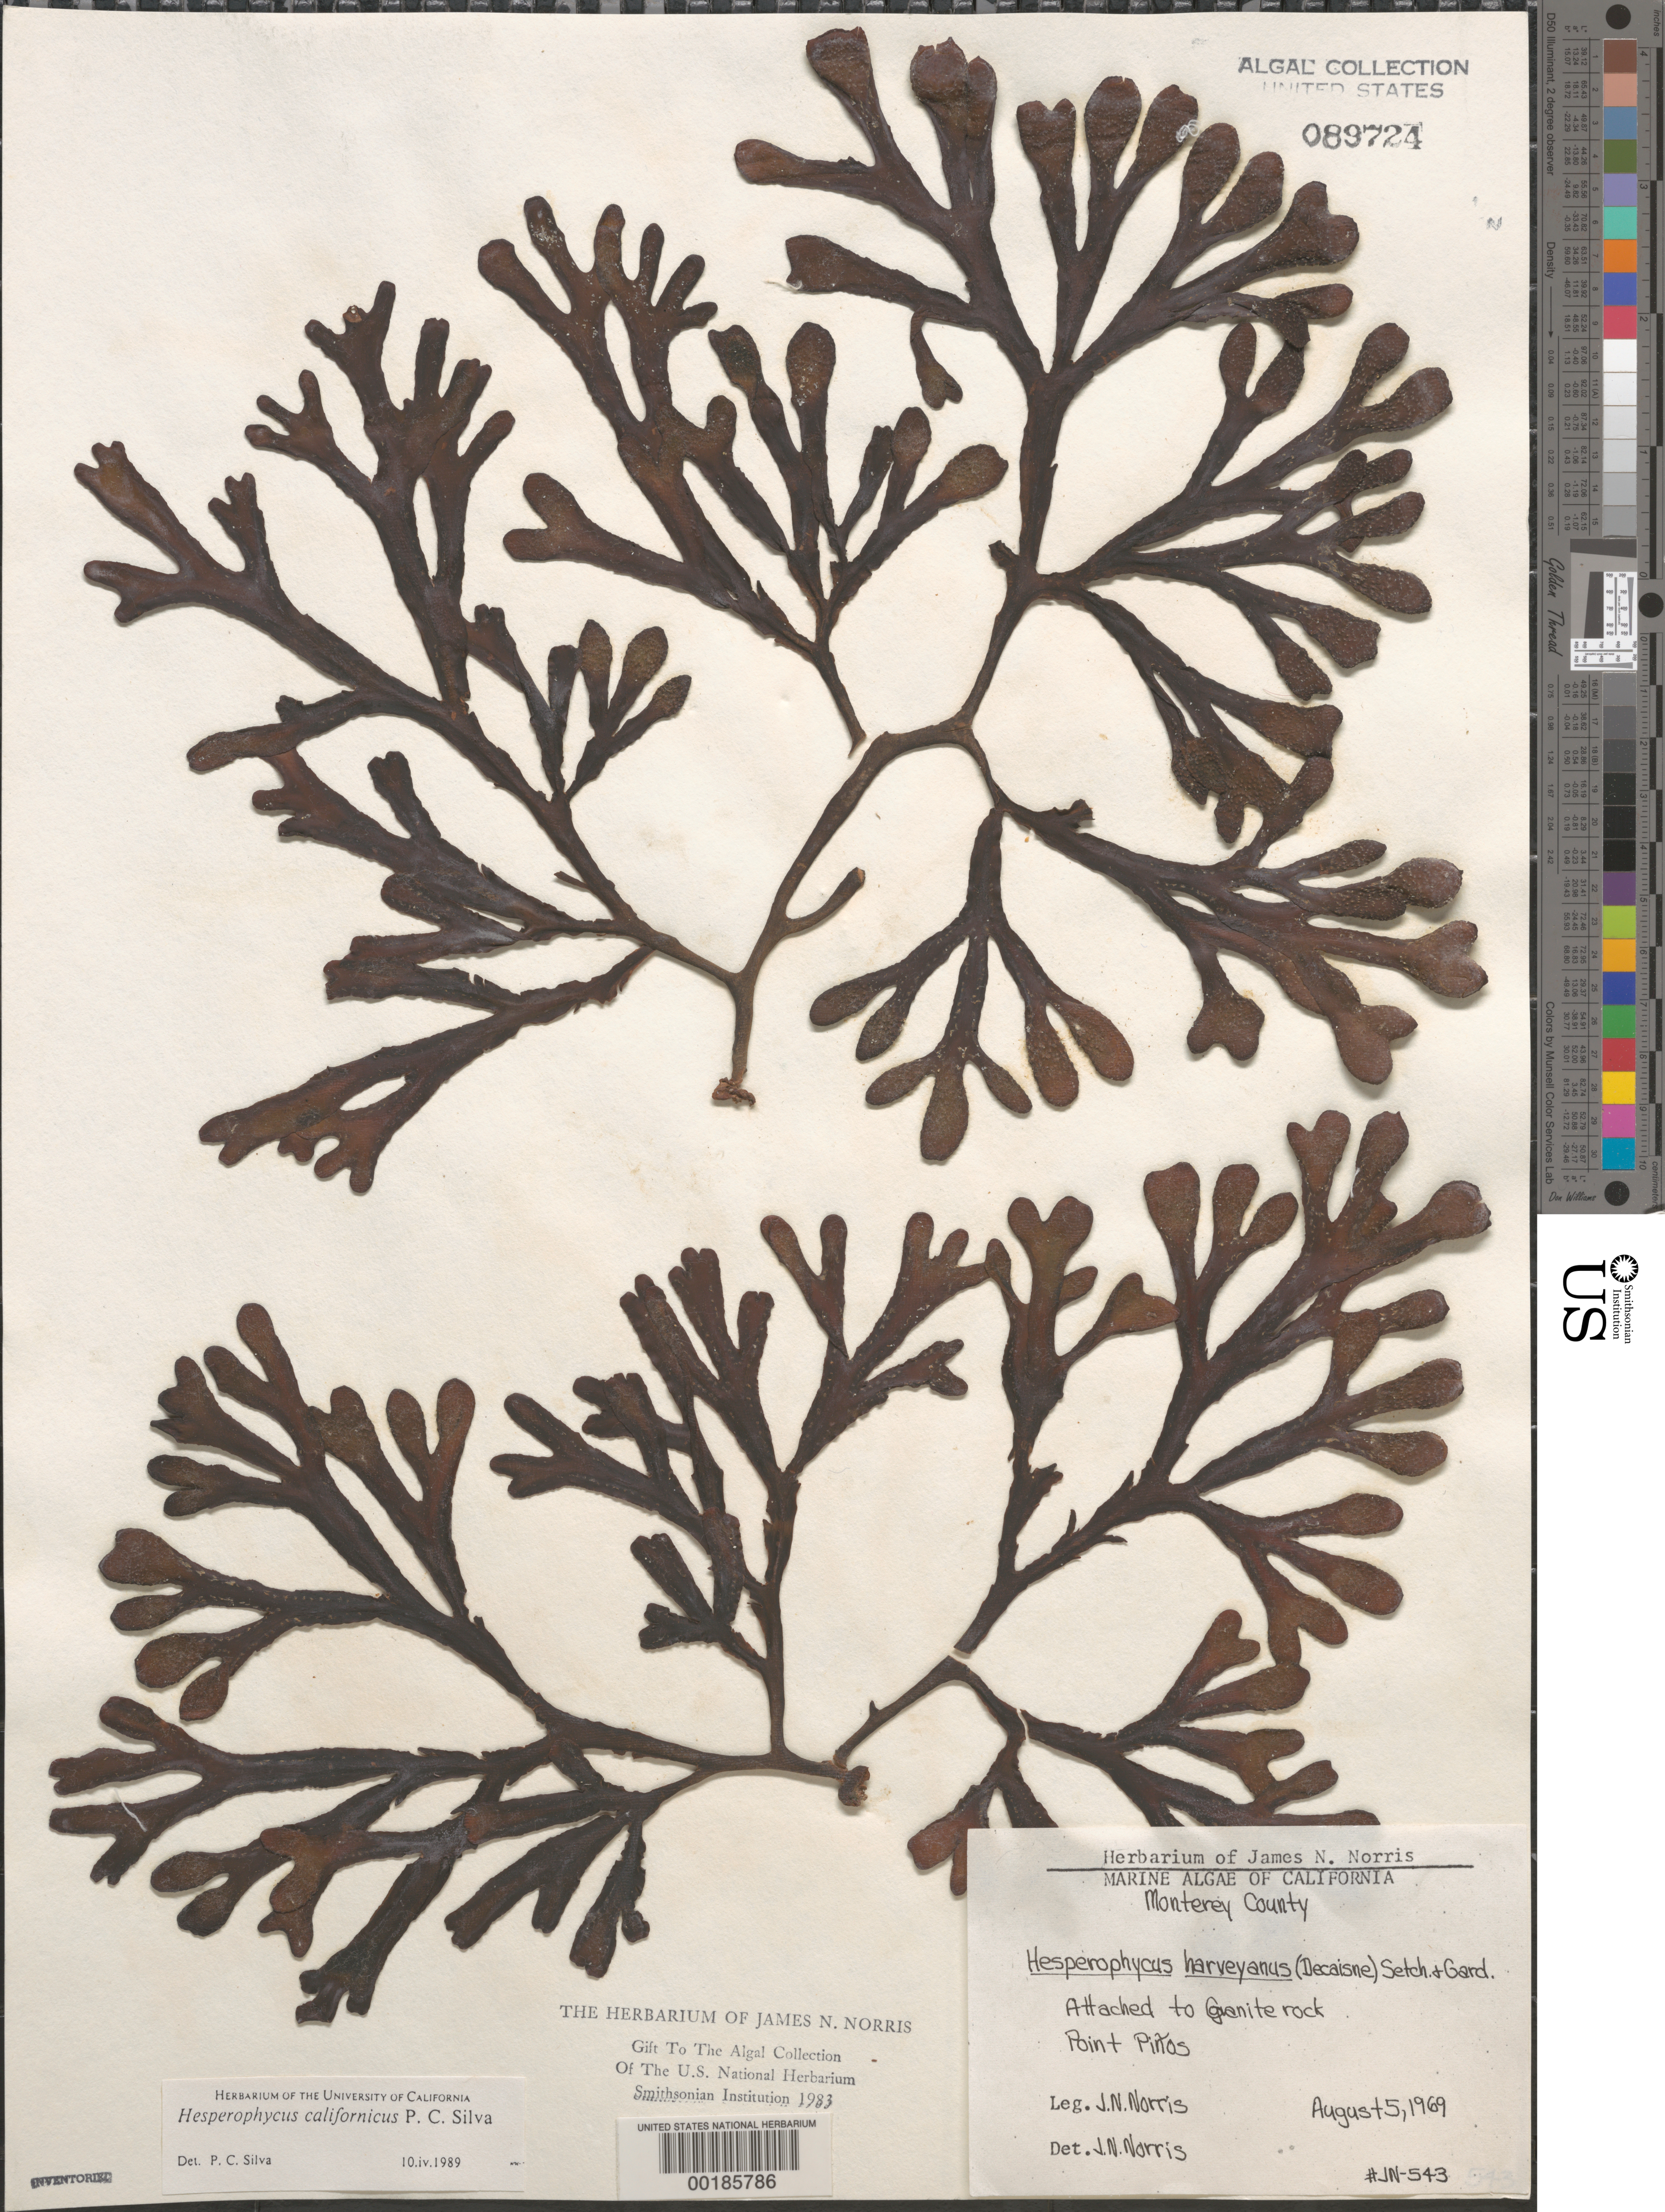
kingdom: Chromista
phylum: Ochrophyta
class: Phaeophyceae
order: Fucales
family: Fucaceae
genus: Hesperophycus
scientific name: Hesperophycus californicus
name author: P.C. Silva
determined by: Silva, P. C.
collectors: J. N. Norris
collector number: JN-543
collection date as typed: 05 Aug 1969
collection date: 1969-08-05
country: United States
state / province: California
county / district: Monterey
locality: Point Pinos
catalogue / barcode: US 89724